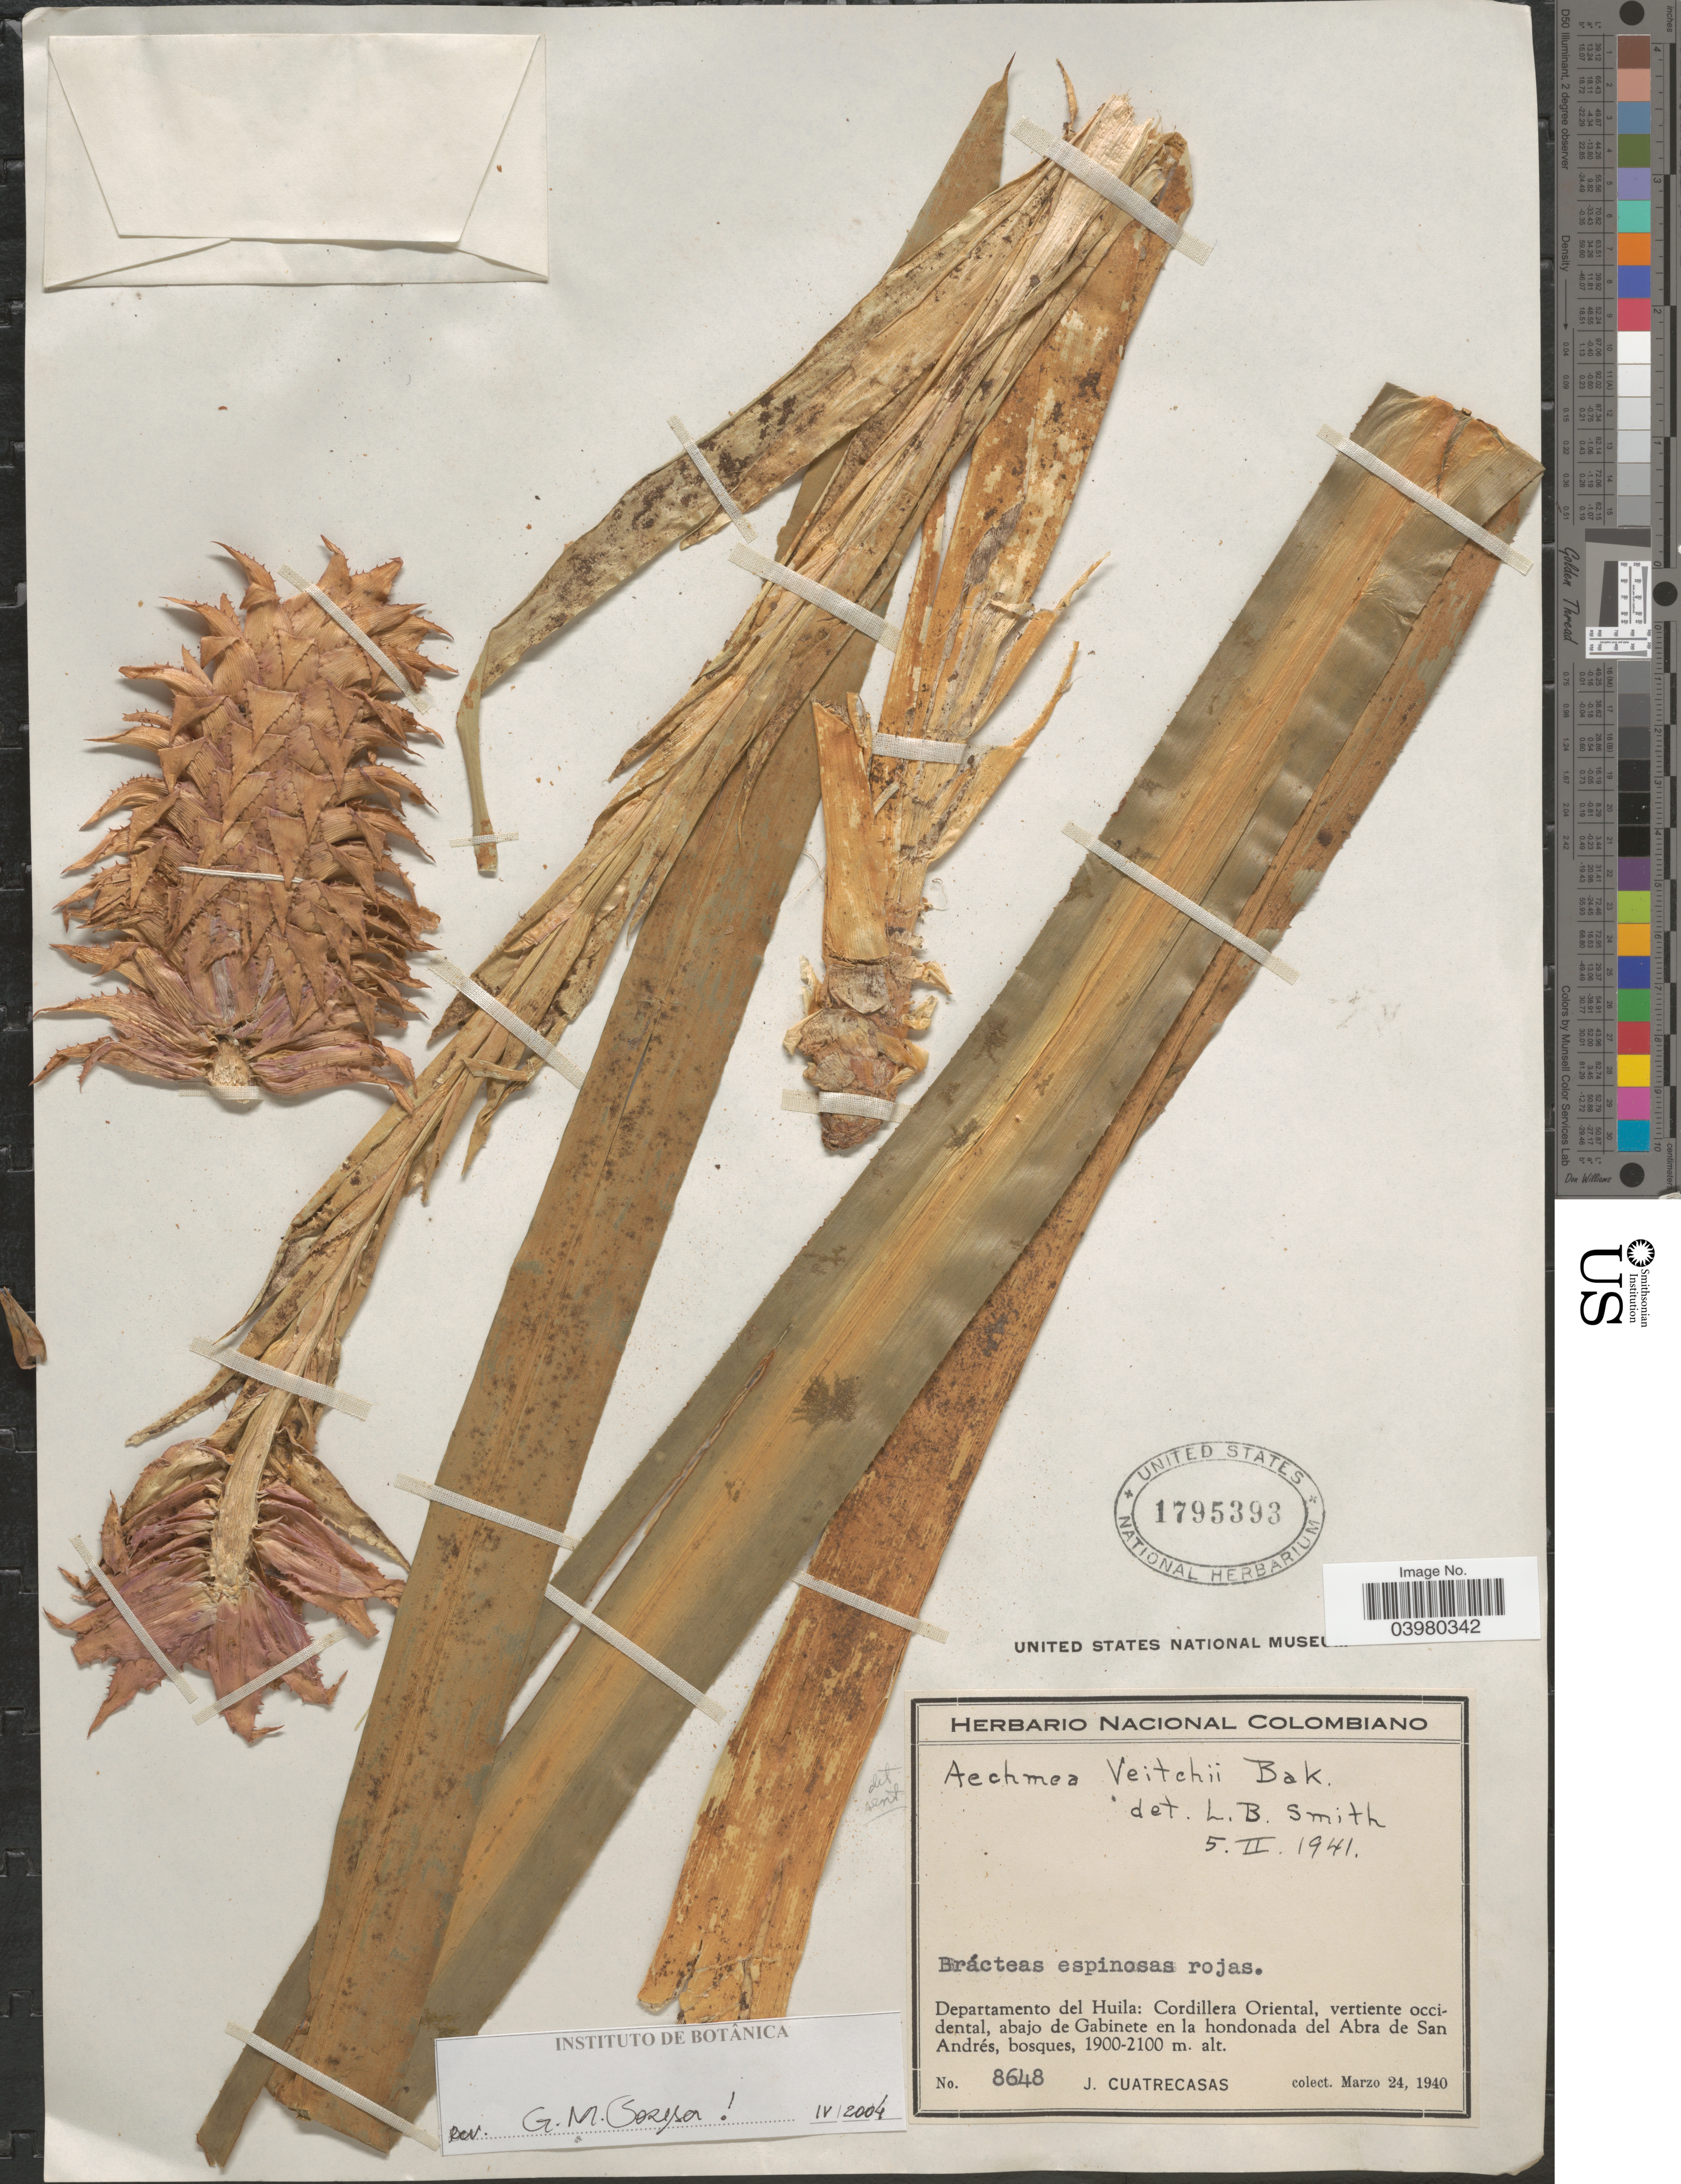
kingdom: Plantae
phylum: Tracheophyta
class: Liliopsida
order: Poales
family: Bromeliaceae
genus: Aechmea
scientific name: Aechmea veitchii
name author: Baker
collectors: J. Cuatrecasas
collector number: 8648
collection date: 1940-03-24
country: Colombia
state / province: Huila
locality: Departamento del Huila: Cordillera Oriental, vertiente occidental, abajo de Gabinete en la hondonada del Abra de San Andrés.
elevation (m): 1900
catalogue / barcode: US 1795393